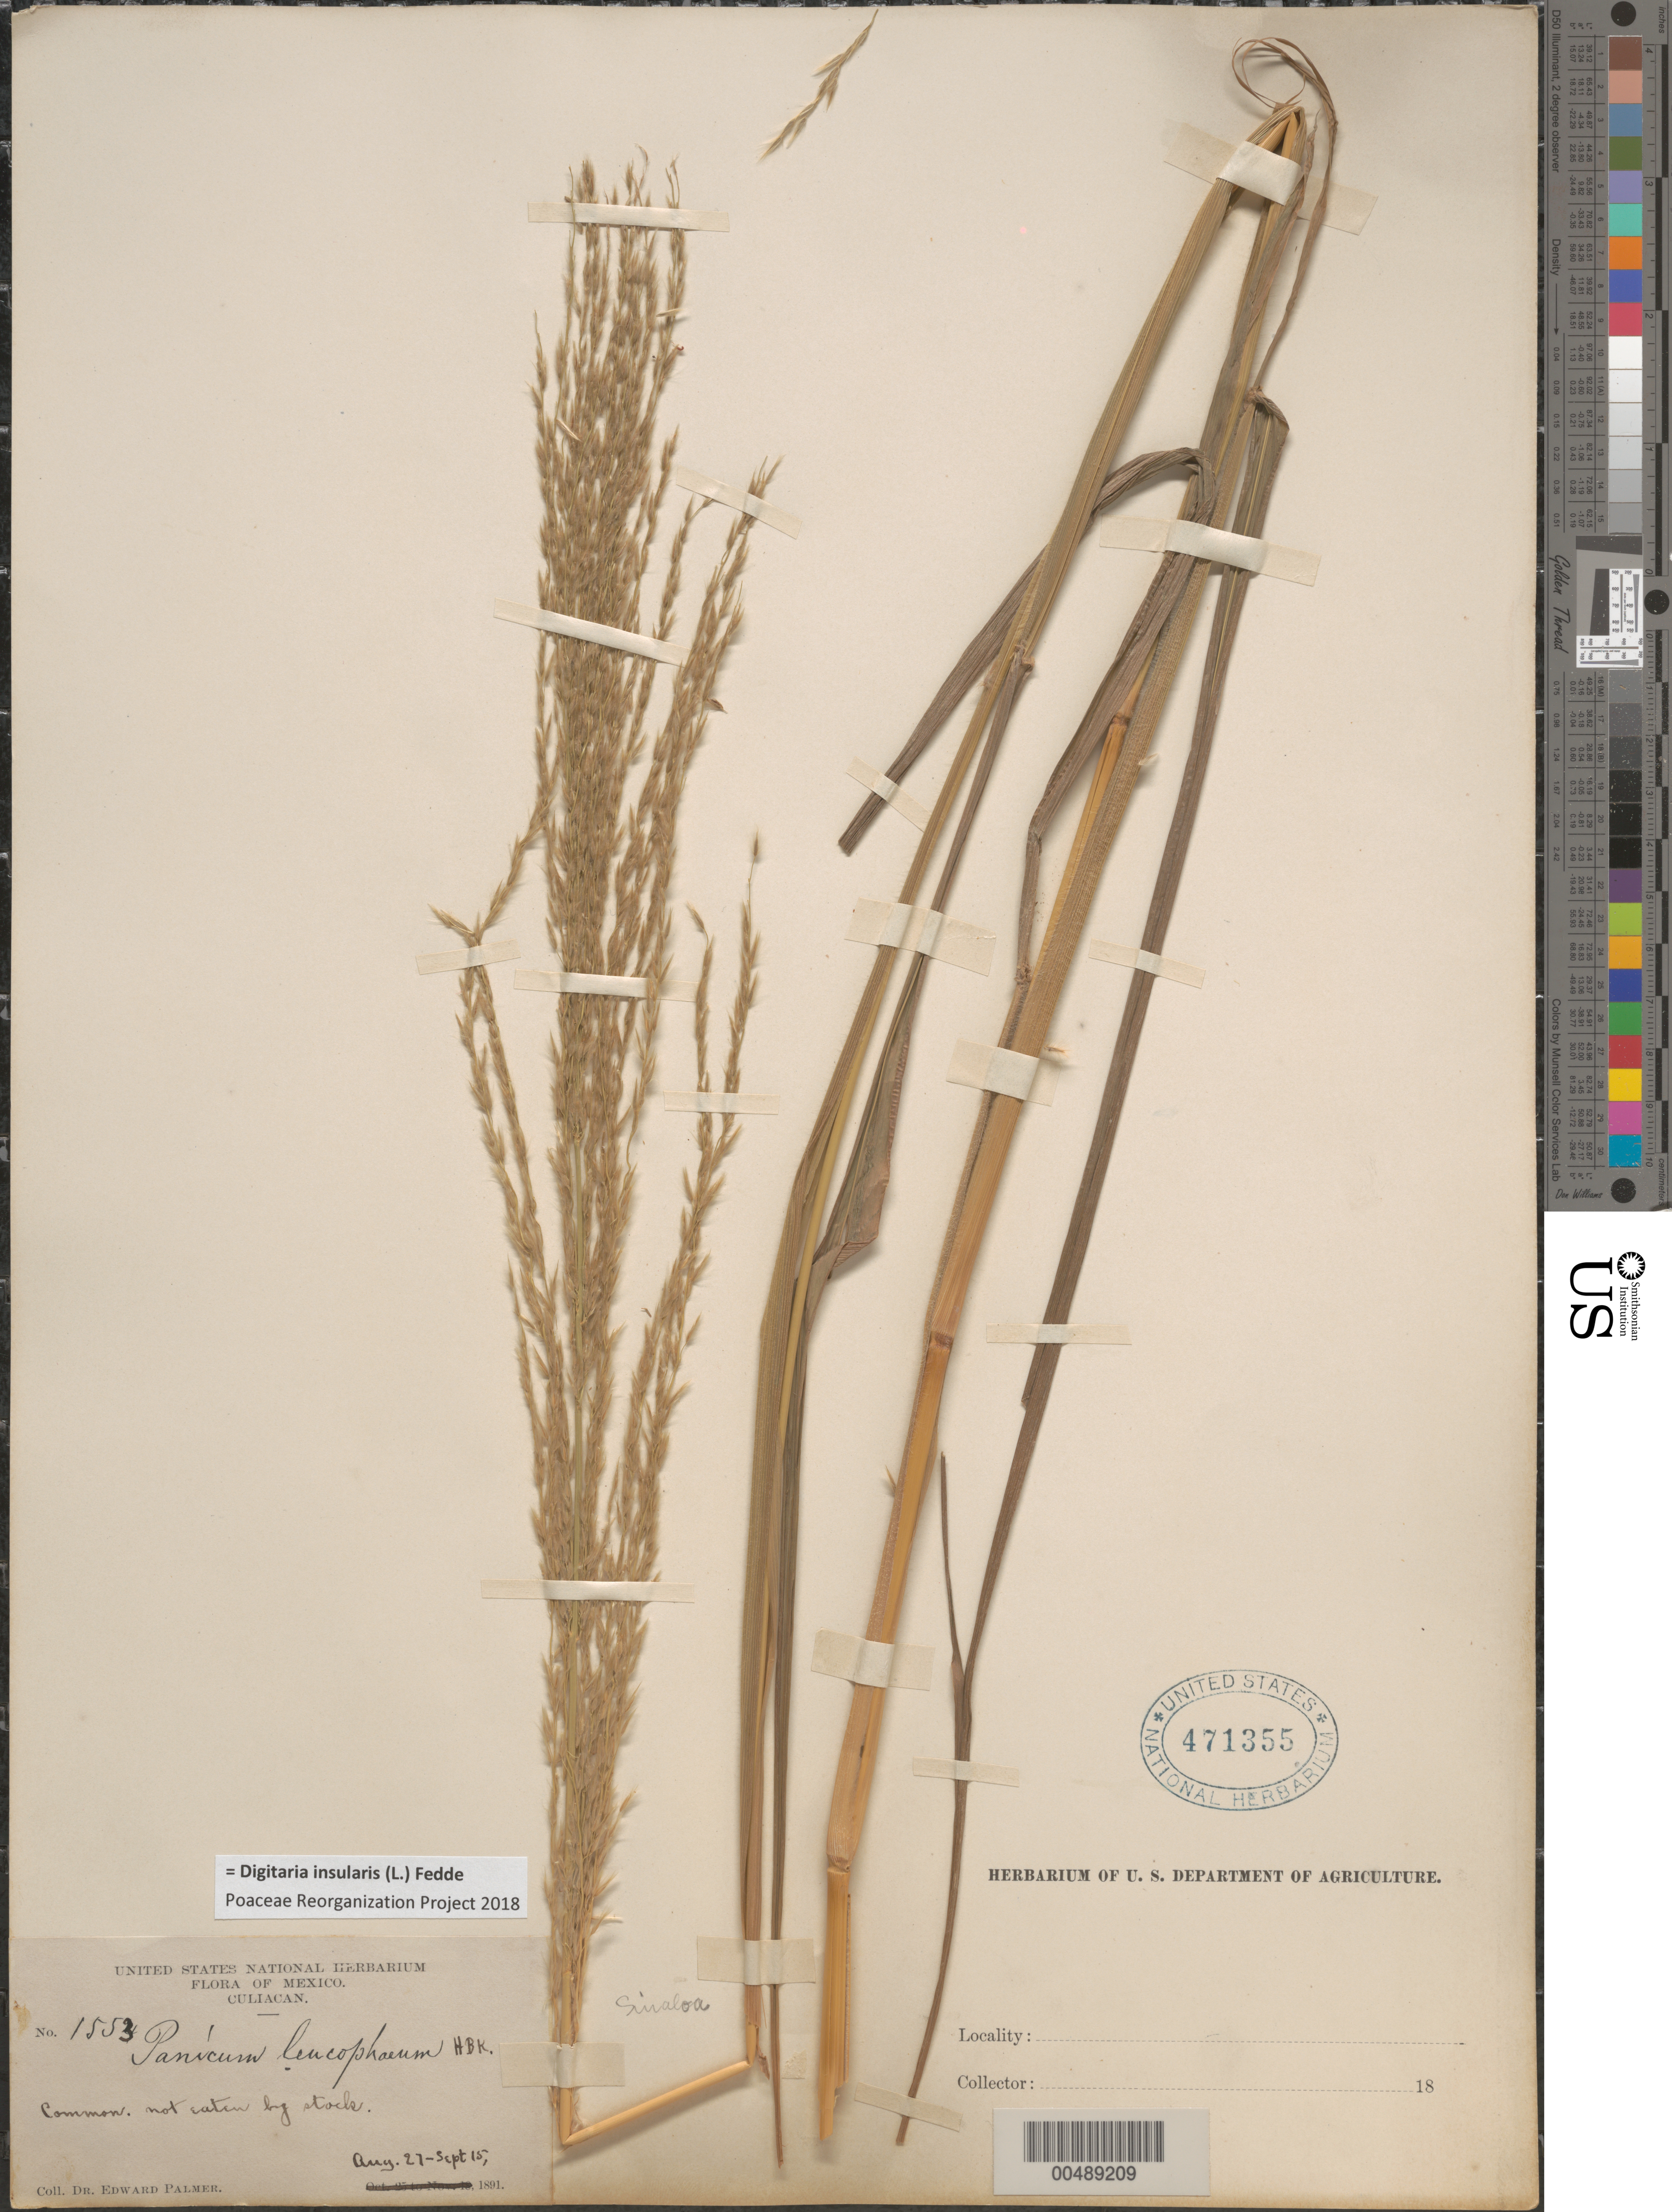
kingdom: Plantae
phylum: Tracheophyta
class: Liliopsida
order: Poales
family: Poaceae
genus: Digitaria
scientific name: Digitaria insularis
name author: (L.) Fedde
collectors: E. Palmer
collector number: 1553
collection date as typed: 27 Aug 1891 to 15 Sep 1891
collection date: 1891-08-27/1891-09-15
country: Mexico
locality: Culiacan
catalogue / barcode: US 471355